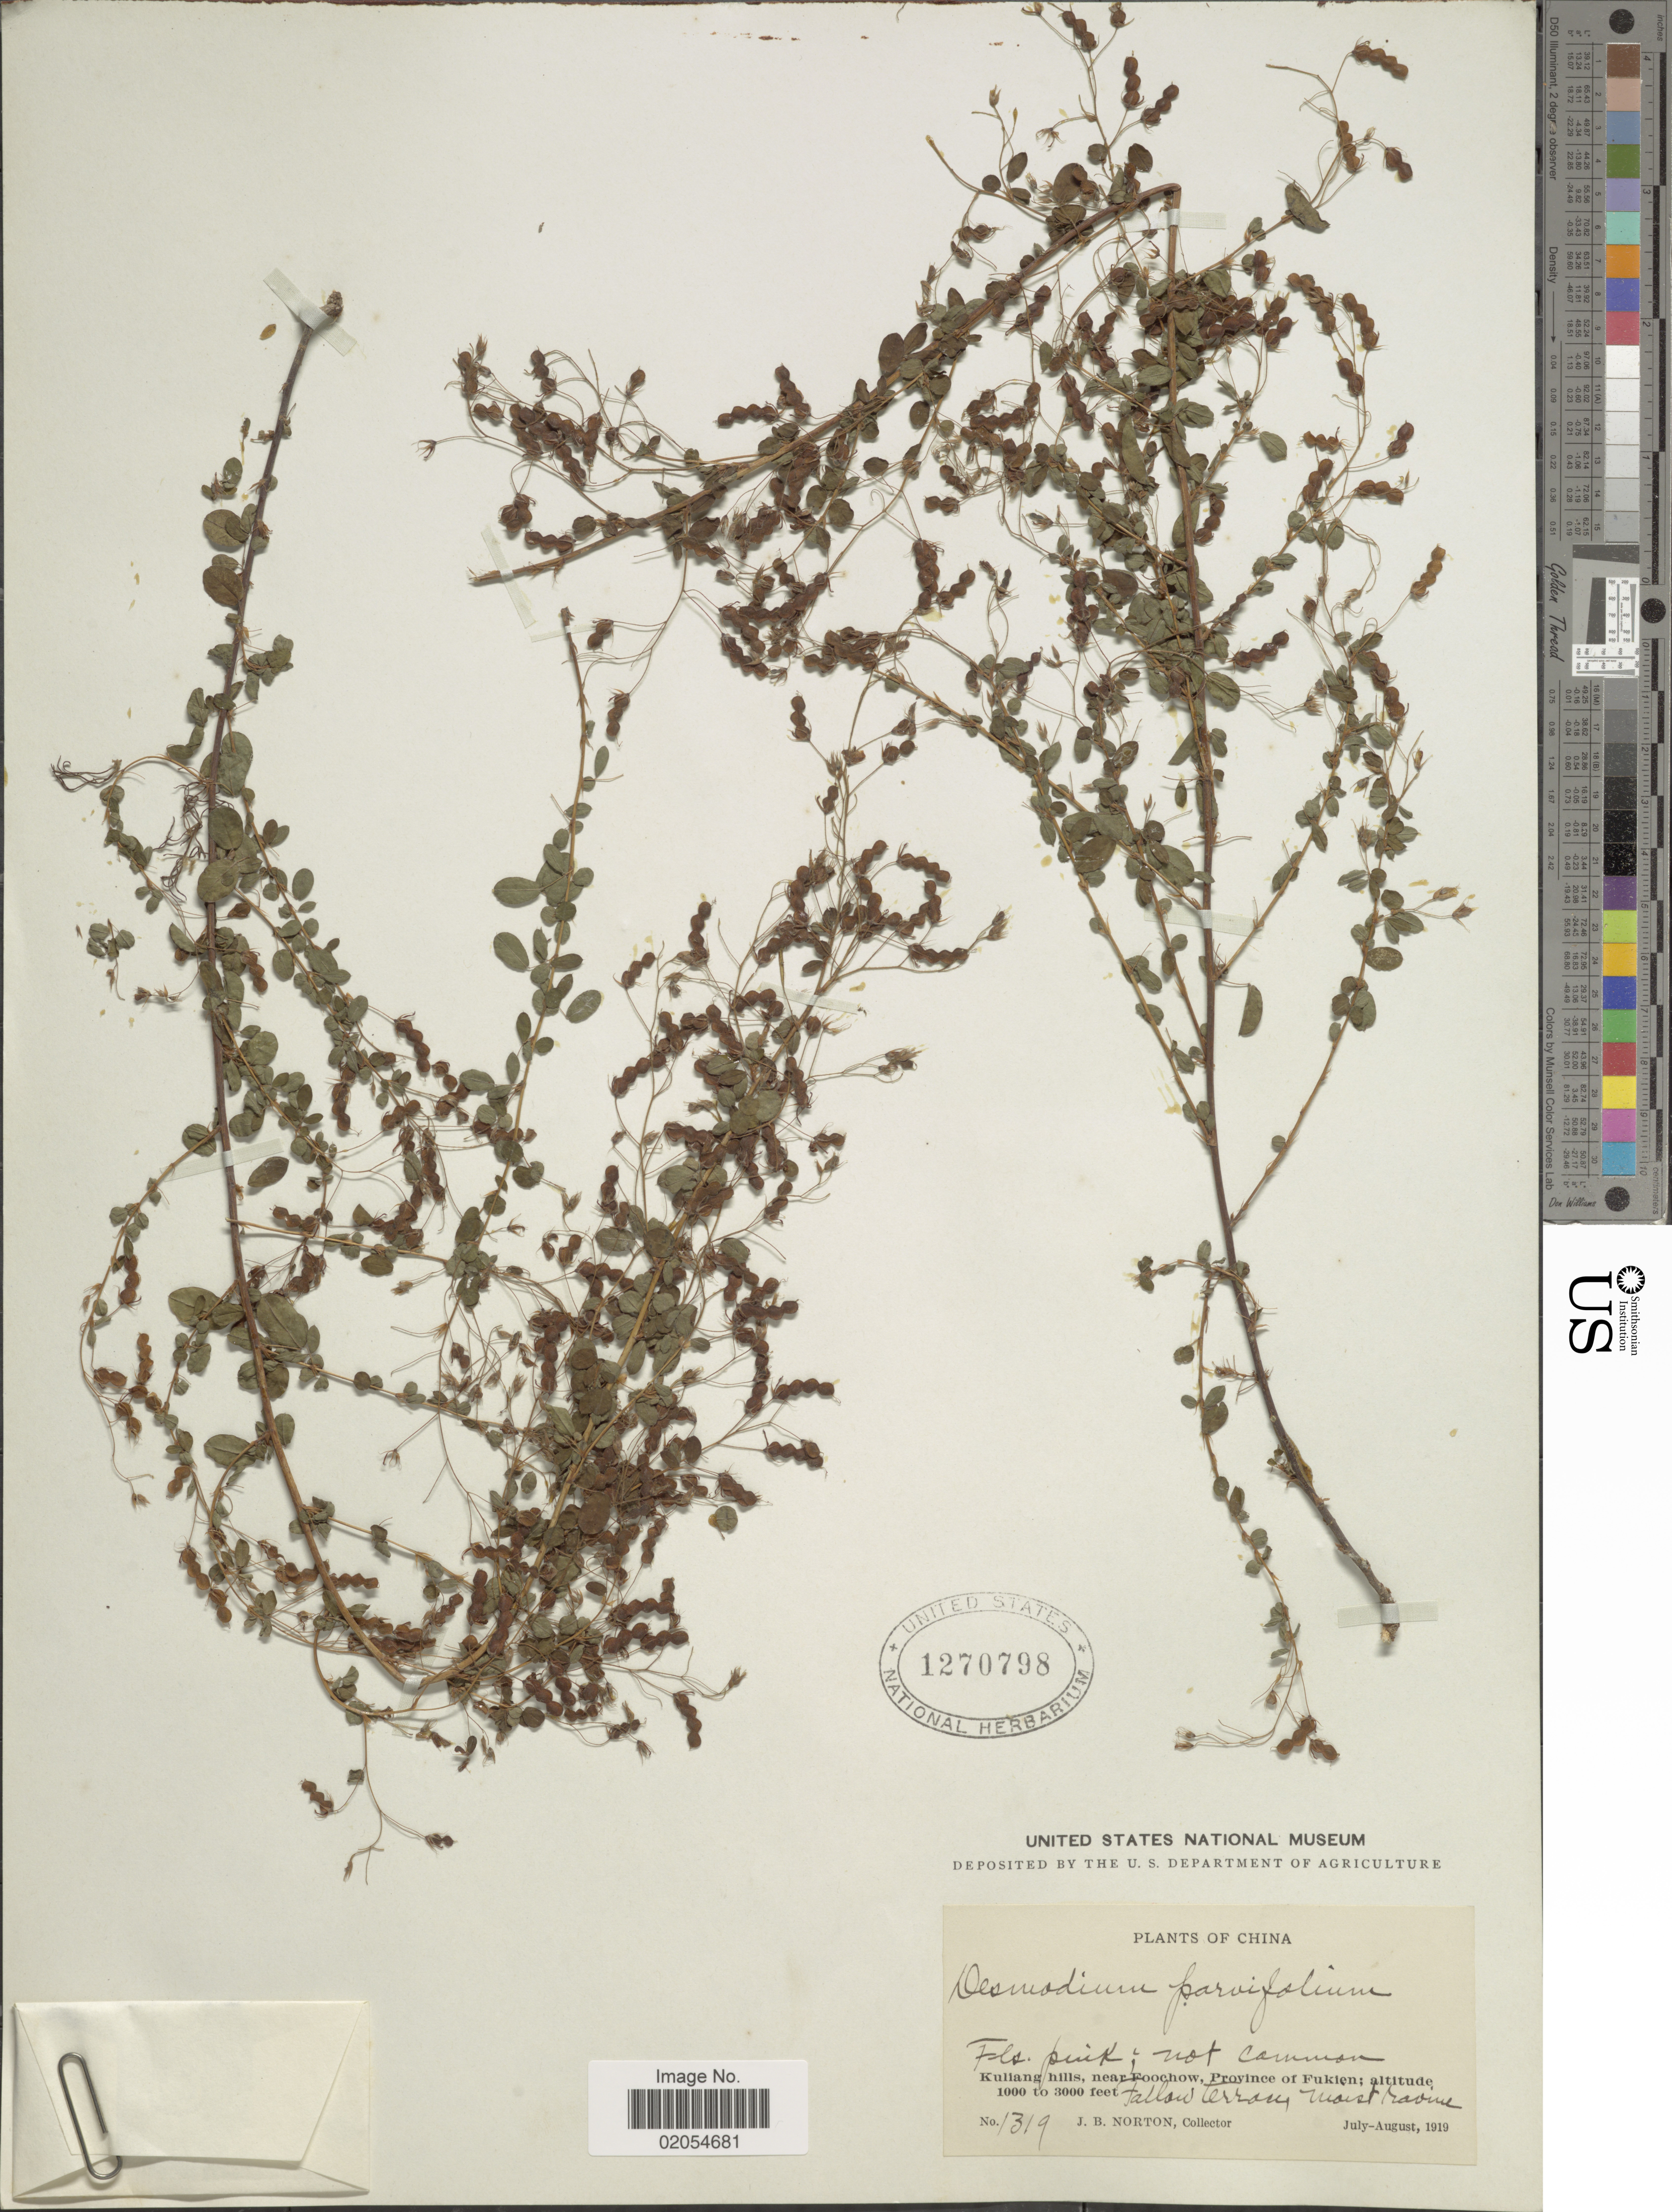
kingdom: Plantae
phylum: Tracheophyta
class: Magnoliopsida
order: Fabales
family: Fabaceae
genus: Leptodesmia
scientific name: Leptodesmia microphylla var. microphylla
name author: (Thunb.) H. Ohashi & K. Ohashi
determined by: Strong, Mark T., (BOT), Smithsonian Institution - National Museum of Natural History (UNITED STATES)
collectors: J. B. Norton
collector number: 1319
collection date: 1919-07/1919-08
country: China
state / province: Fujian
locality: Kuliang Hills, near Foochow, Province of Fukien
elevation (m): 305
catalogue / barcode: US 1270798